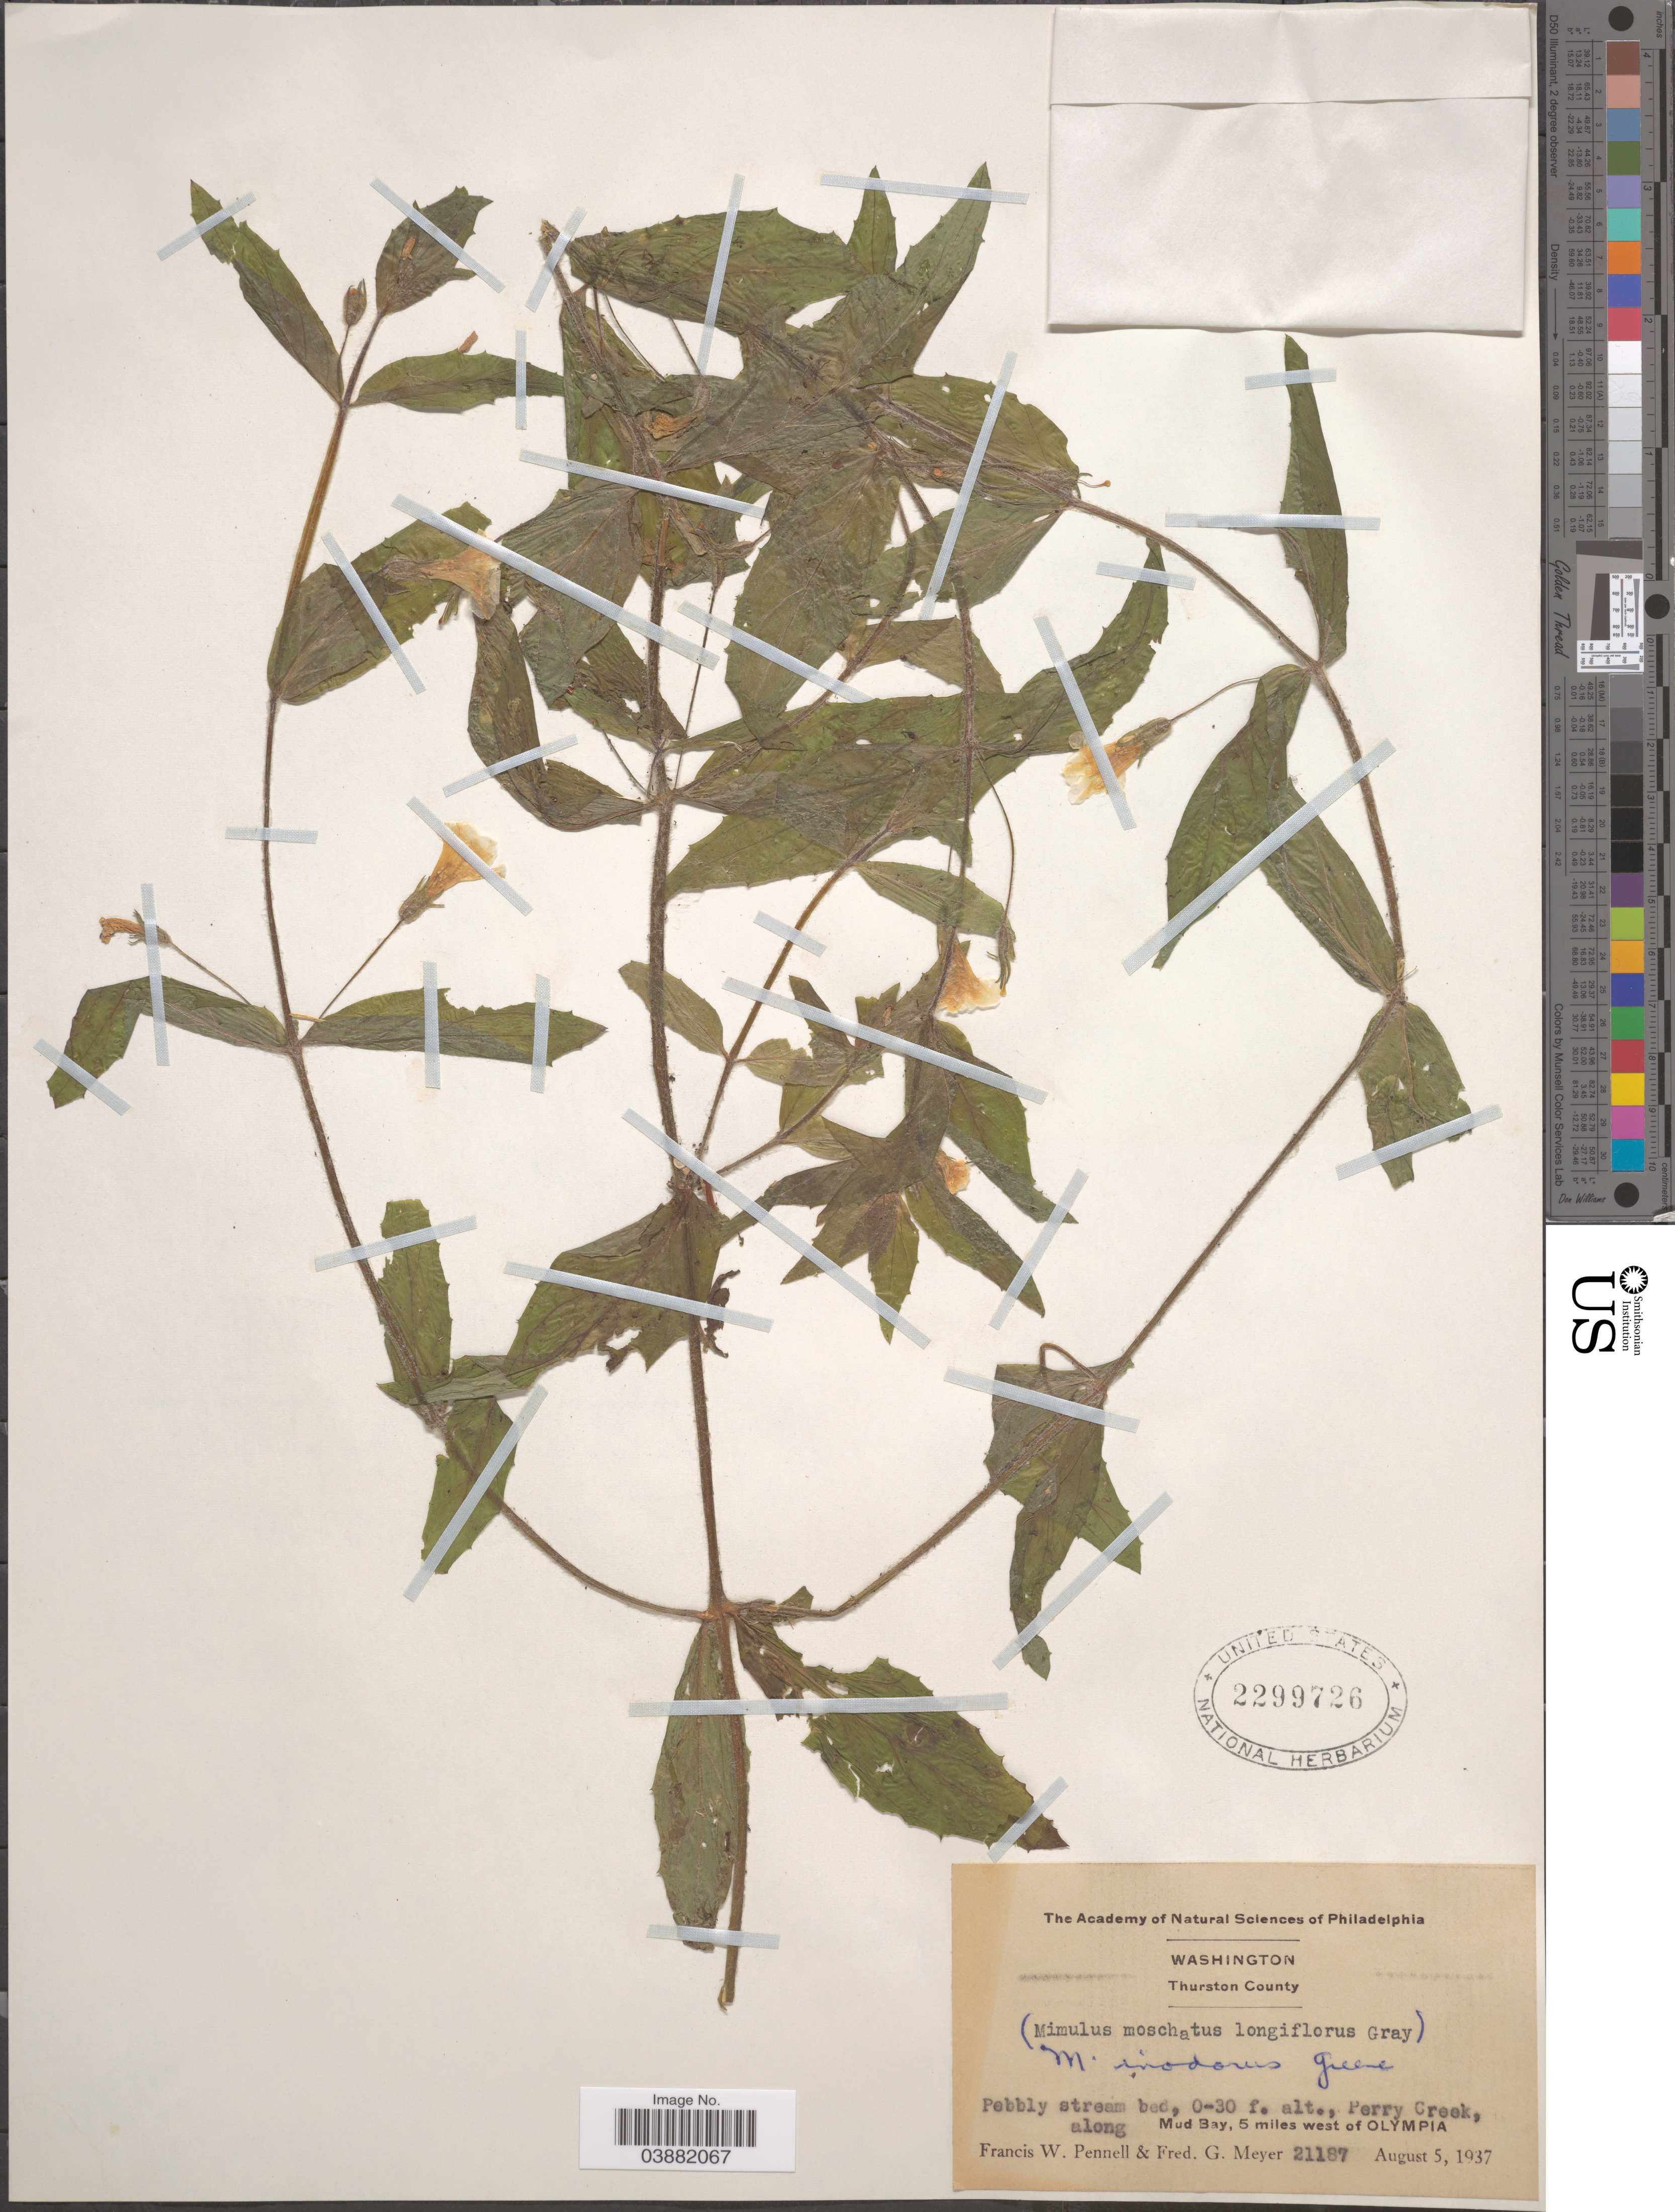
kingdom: Plantae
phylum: Tracheophyta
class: Magnoliopsida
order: Lamiales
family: Phrymaceae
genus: Mimulus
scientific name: Mimulus inodorus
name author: Greene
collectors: F. W. Pennell & F. G. Meyer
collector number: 21187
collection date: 1937-08-05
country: United States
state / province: Washington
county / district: Thurston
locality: Thurston County. Perry Creek, along Mud Bay, 5 miles west of Olympia.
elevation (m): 0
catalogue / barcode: US 2299726